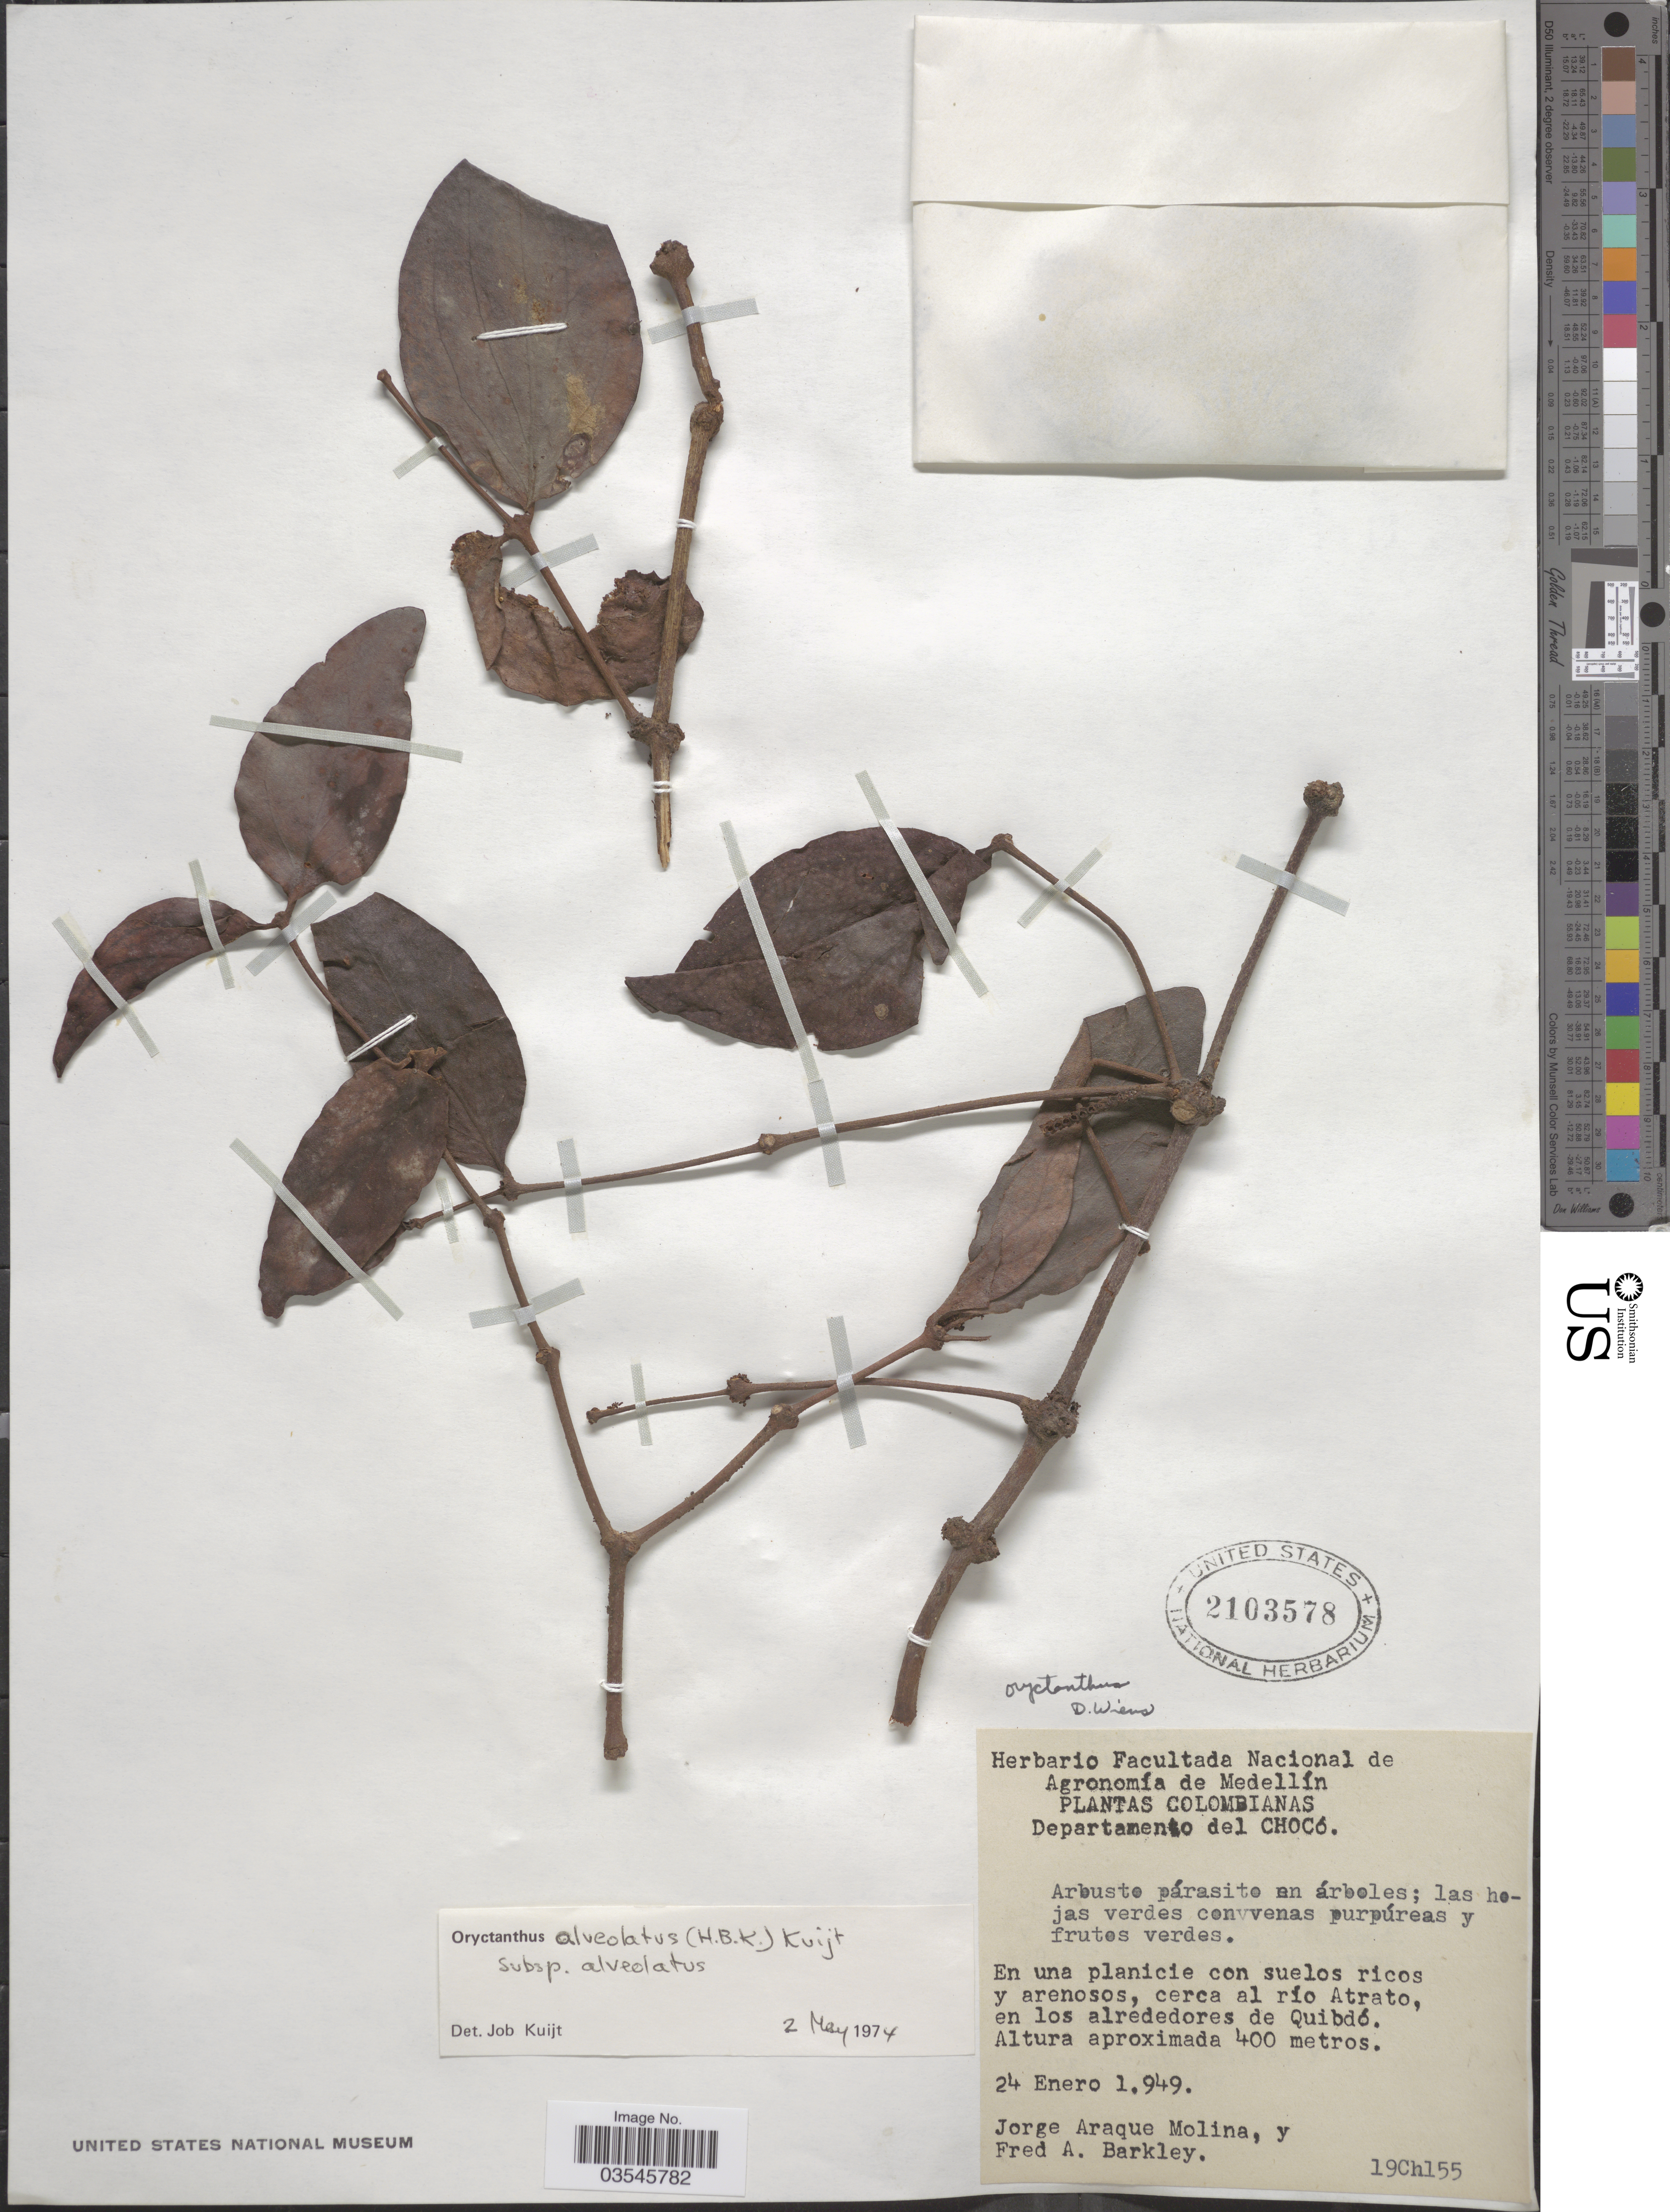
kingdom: Plantae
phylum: Tracheophyta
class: Magnoliopsida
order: Santalales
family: Loranthaceae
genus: Oryctanthus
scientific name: Oryctanthus alveolatus subsp. alveolatus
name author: (Kunth) Kuijt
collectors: J. A. Molina & F. A. Barkley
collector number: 19Ch155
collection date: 1949-01-24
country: Colombia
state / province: Chocó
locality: Departamento del Chocó. En una planicie con suelos ricos y arenosos, cerca al río Atrato, en los alrededores de Quibdó.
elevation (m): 400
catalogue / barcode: US 2103578